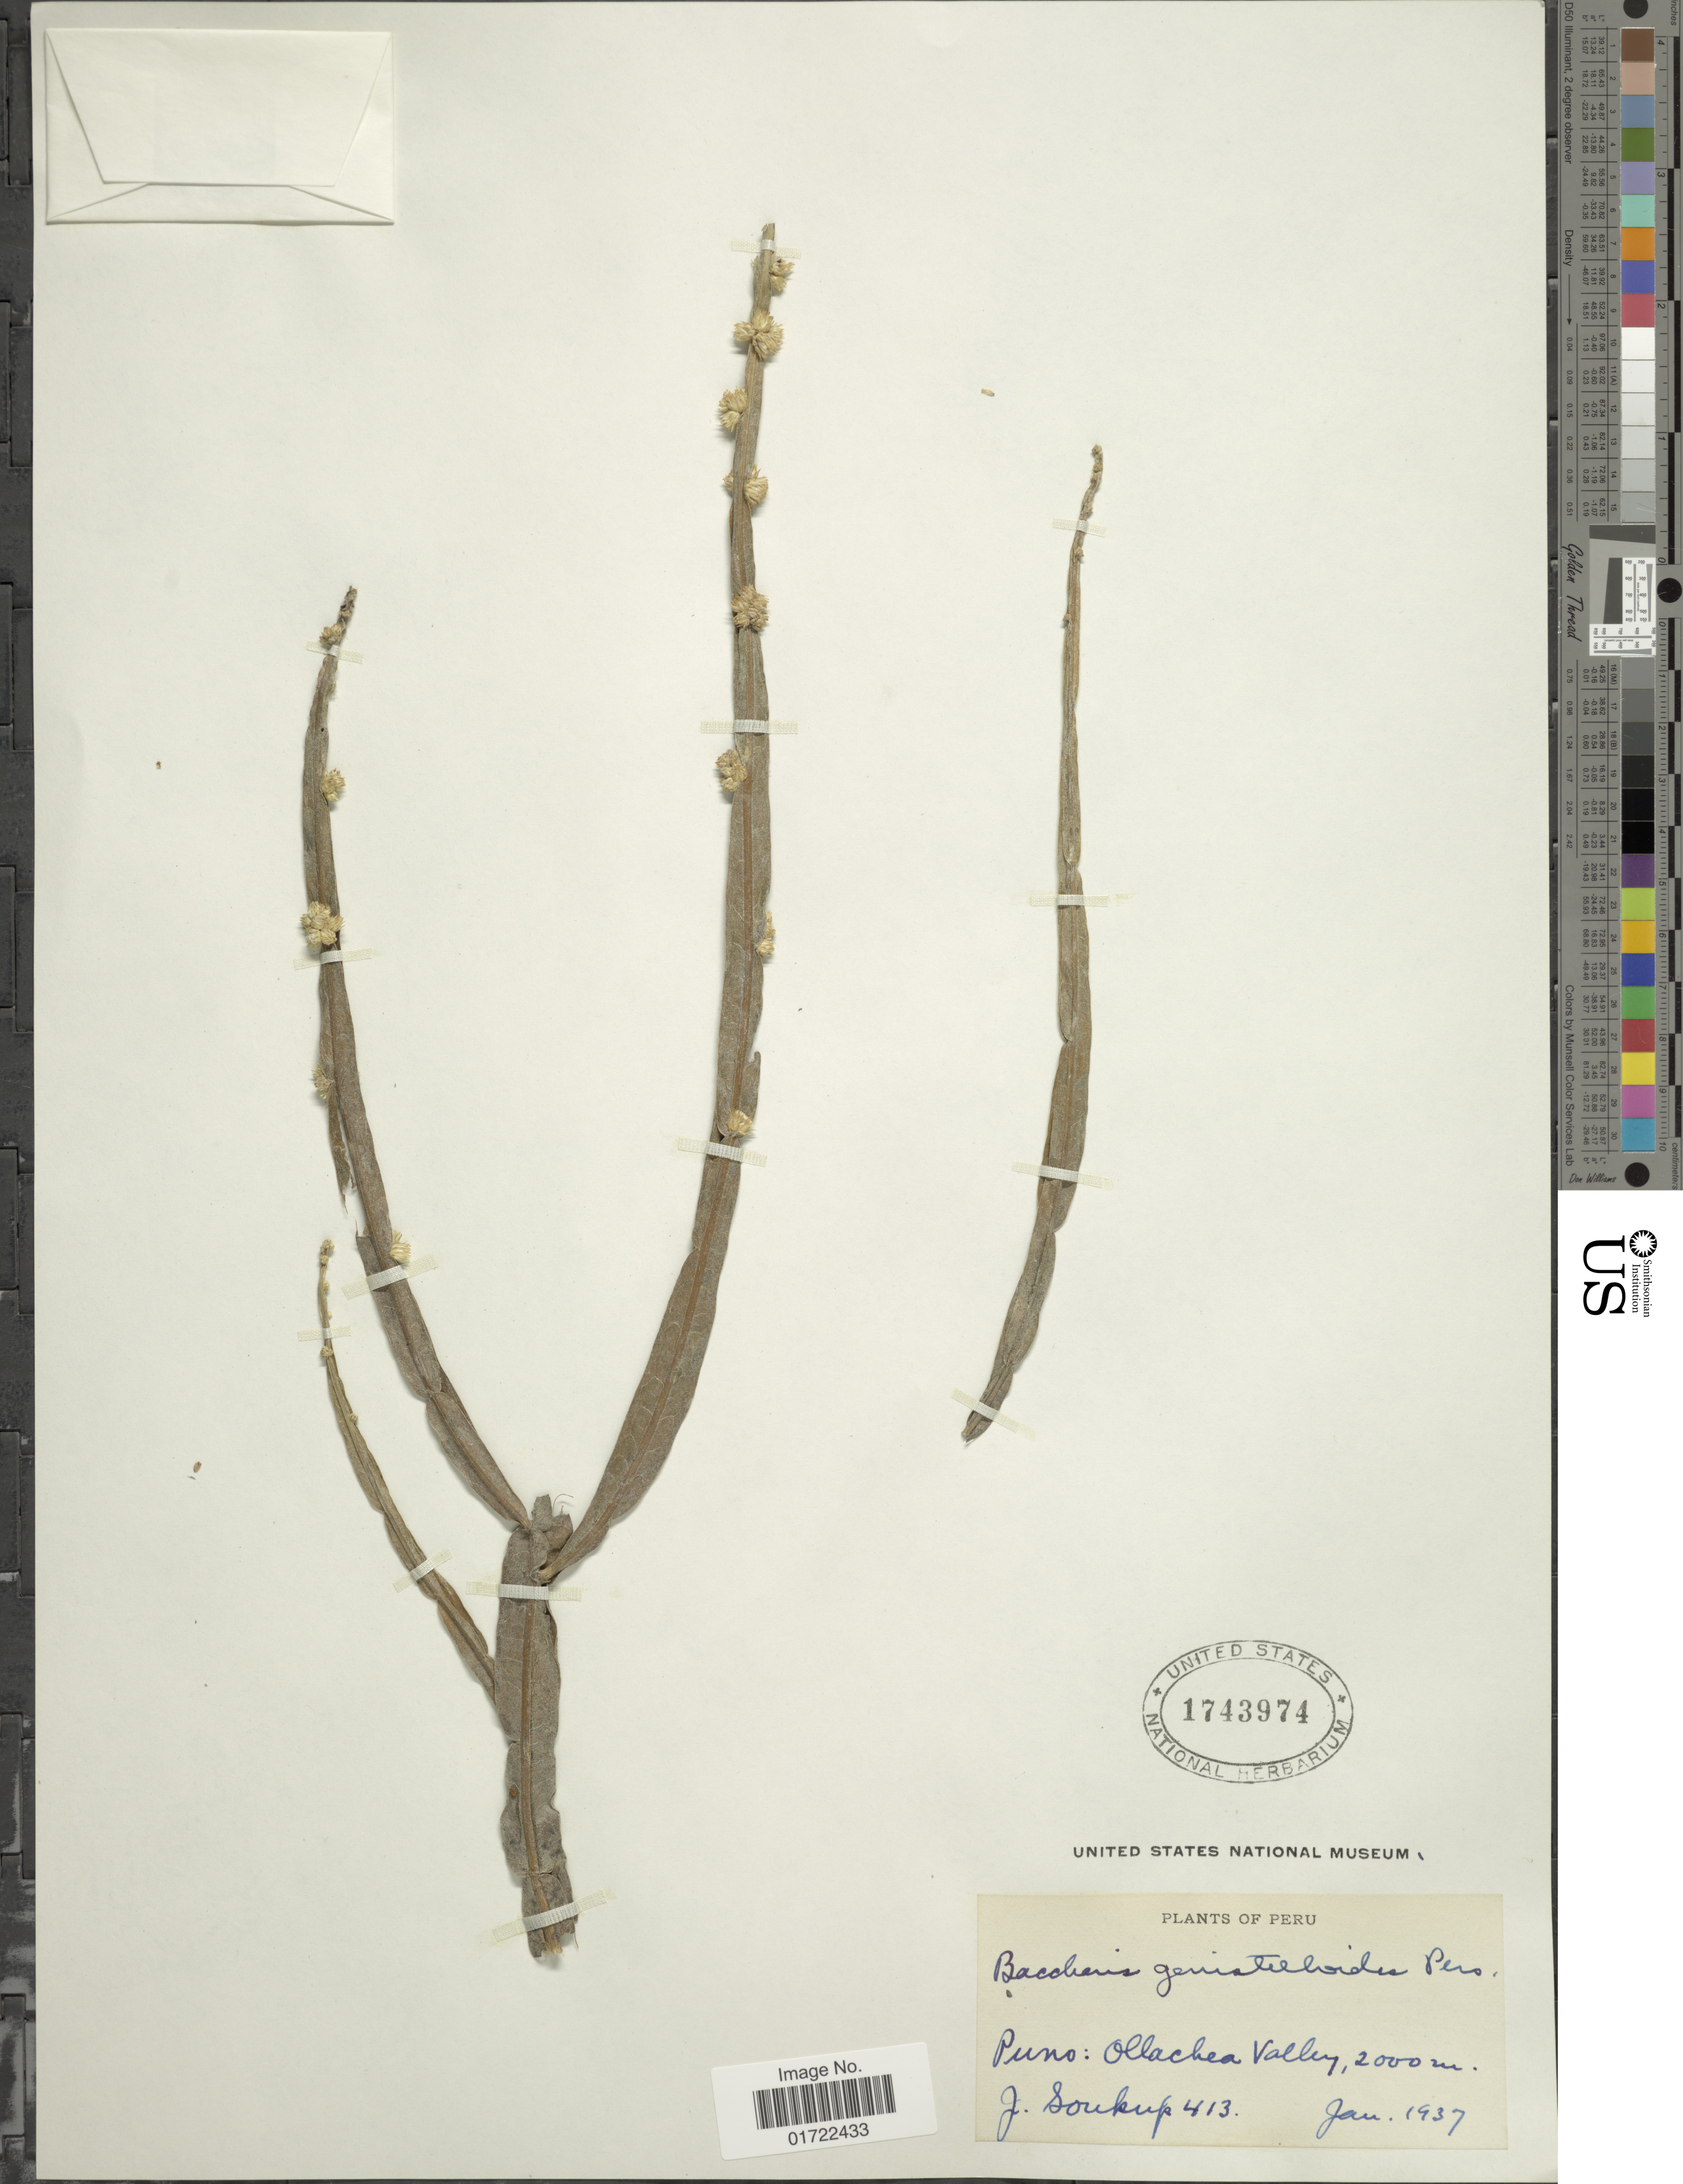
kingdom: Plantae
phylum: Tracheophyta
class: Magnoliopsida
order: Asterales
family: Asteraceae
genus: Baccharis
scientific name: Baccharis genistelloides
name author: (Lam.) Pers.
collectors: J. Soukup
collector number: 413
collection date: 1937-01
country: Peru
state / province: Puno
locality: Ollachea Valley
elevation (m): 2000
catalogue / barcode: US 1743974